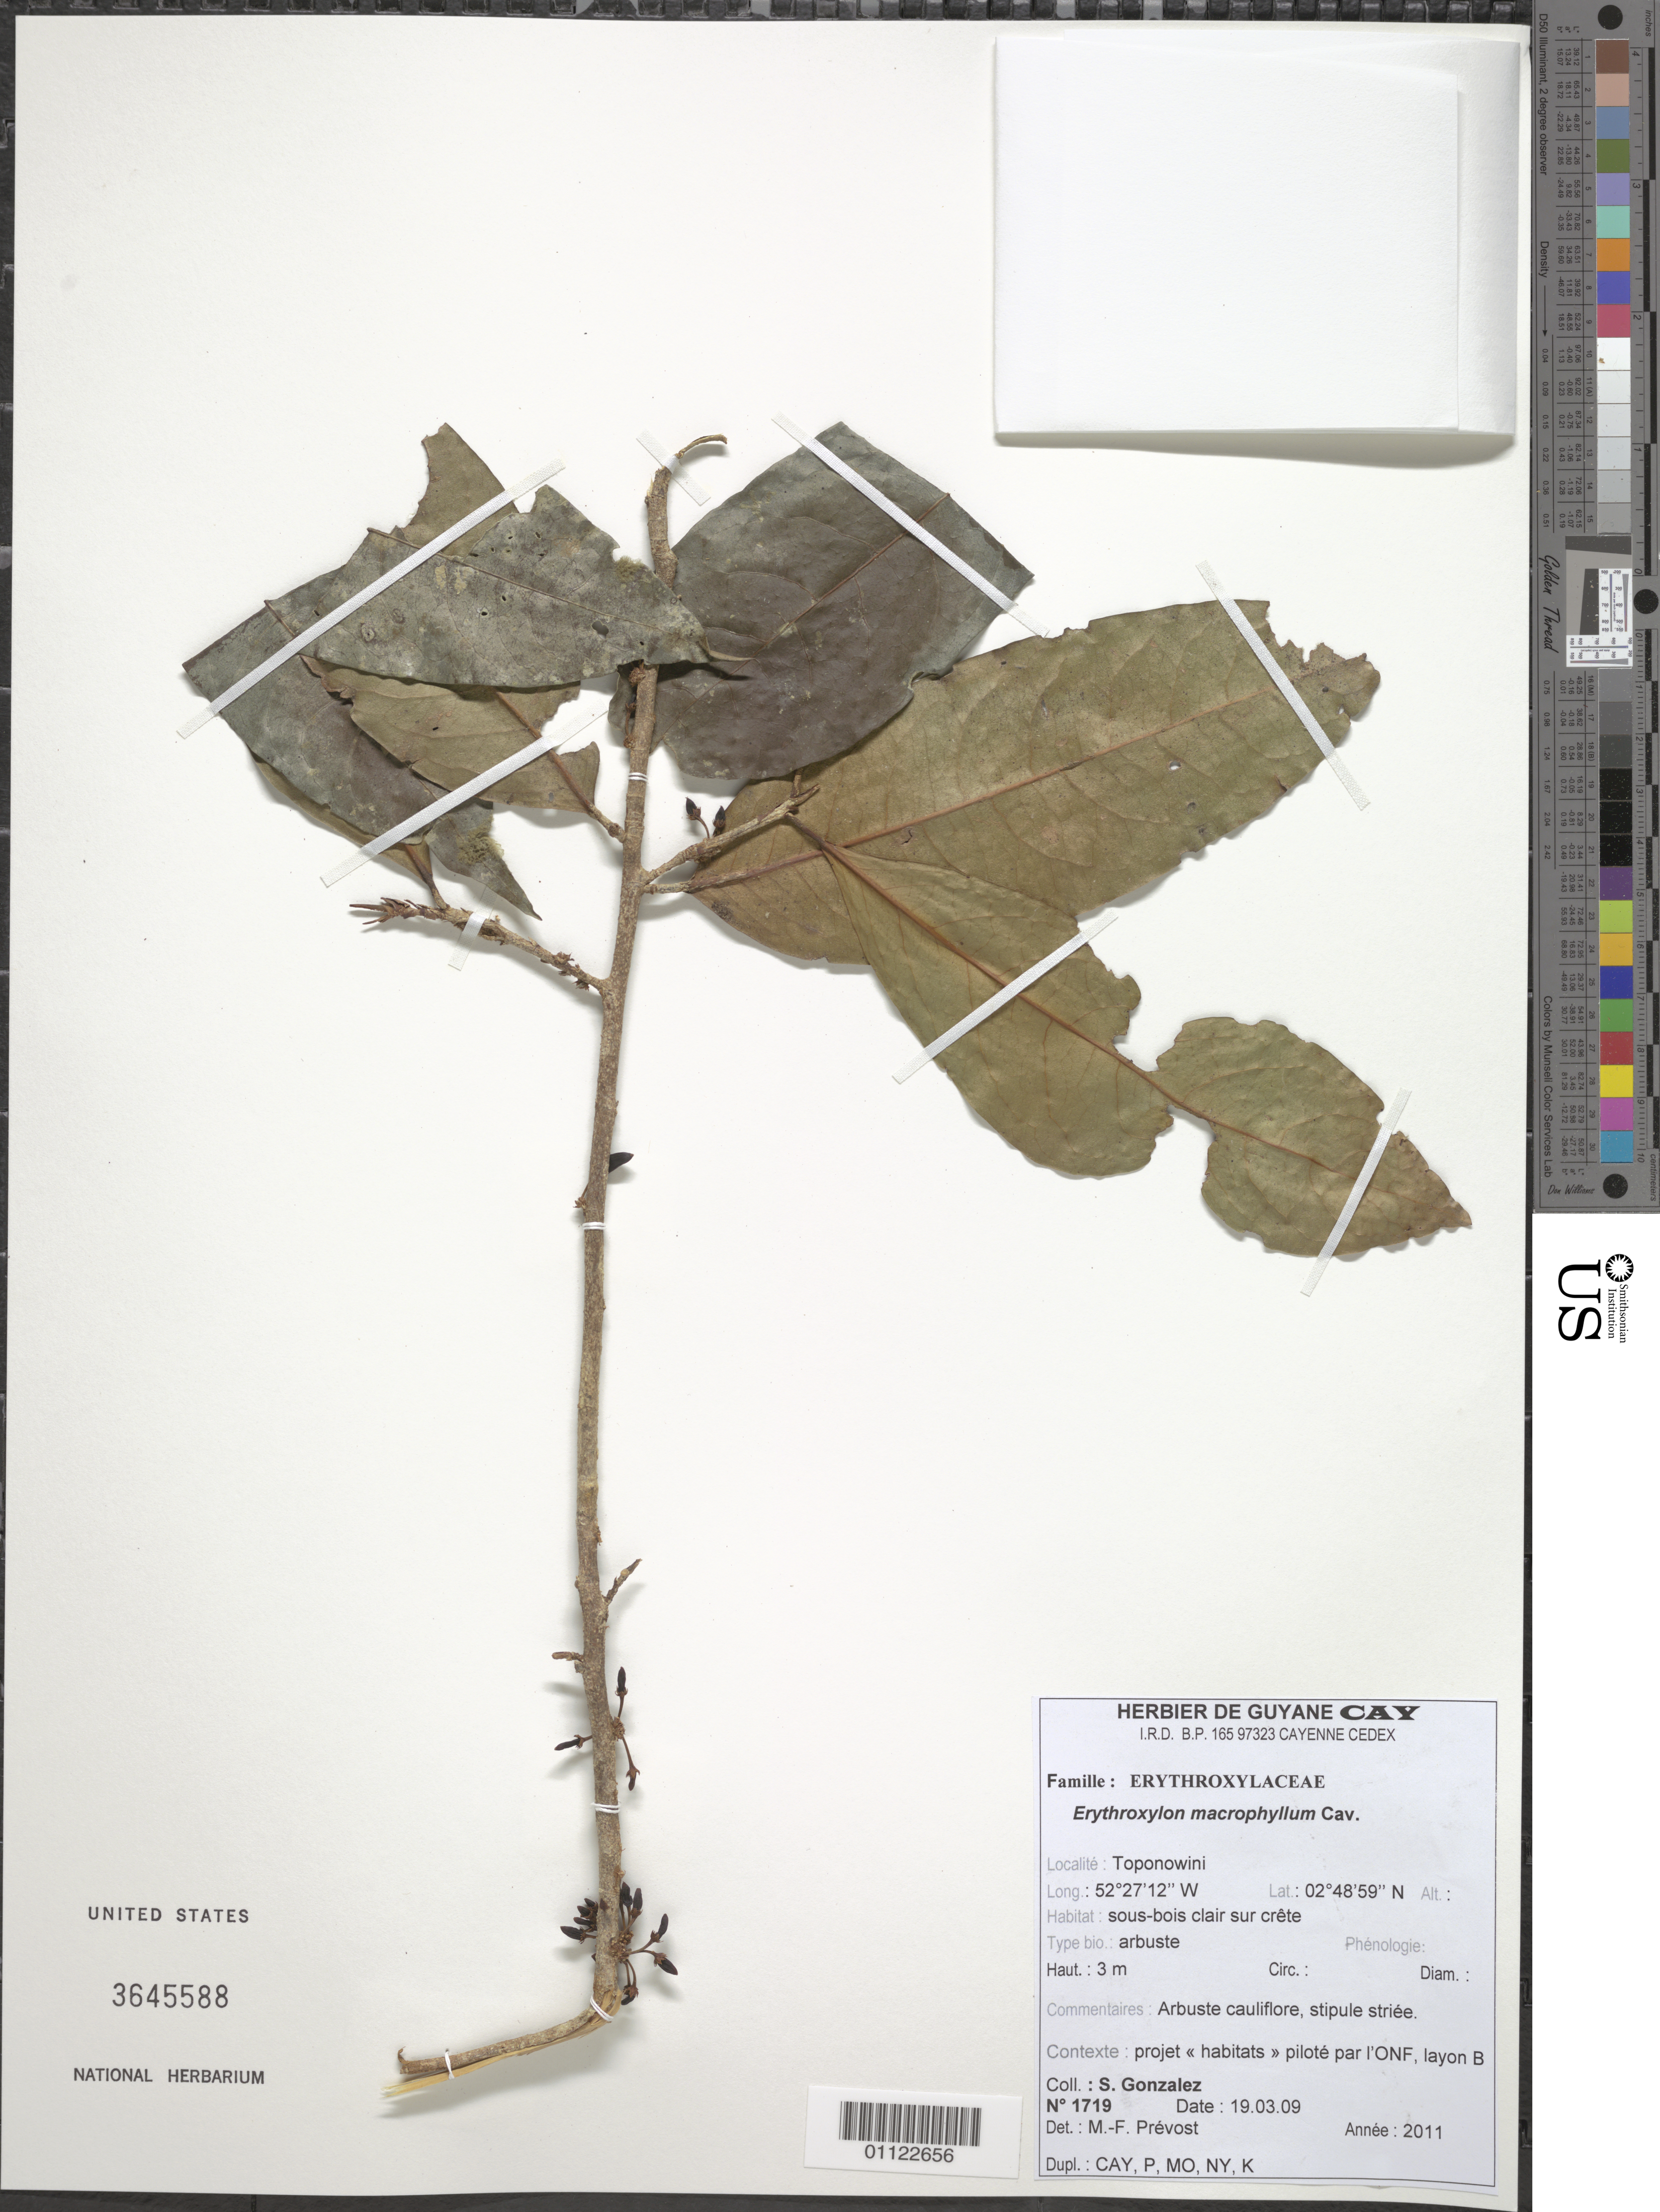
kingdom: Plantae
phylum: Tracheophyta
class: Magnoliopsida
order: Malpighiales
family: Erythroxylaceae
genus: Erythroxylum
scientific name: Erythroxylum macrophyllum var. macrophyllum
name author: Cav.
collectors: S. Gonzales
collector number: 1719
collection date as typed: Transcribed d/m/y: 19/3/9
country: French Guiana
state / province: Cayenne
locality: Toponowini.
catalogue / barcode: US 3645588